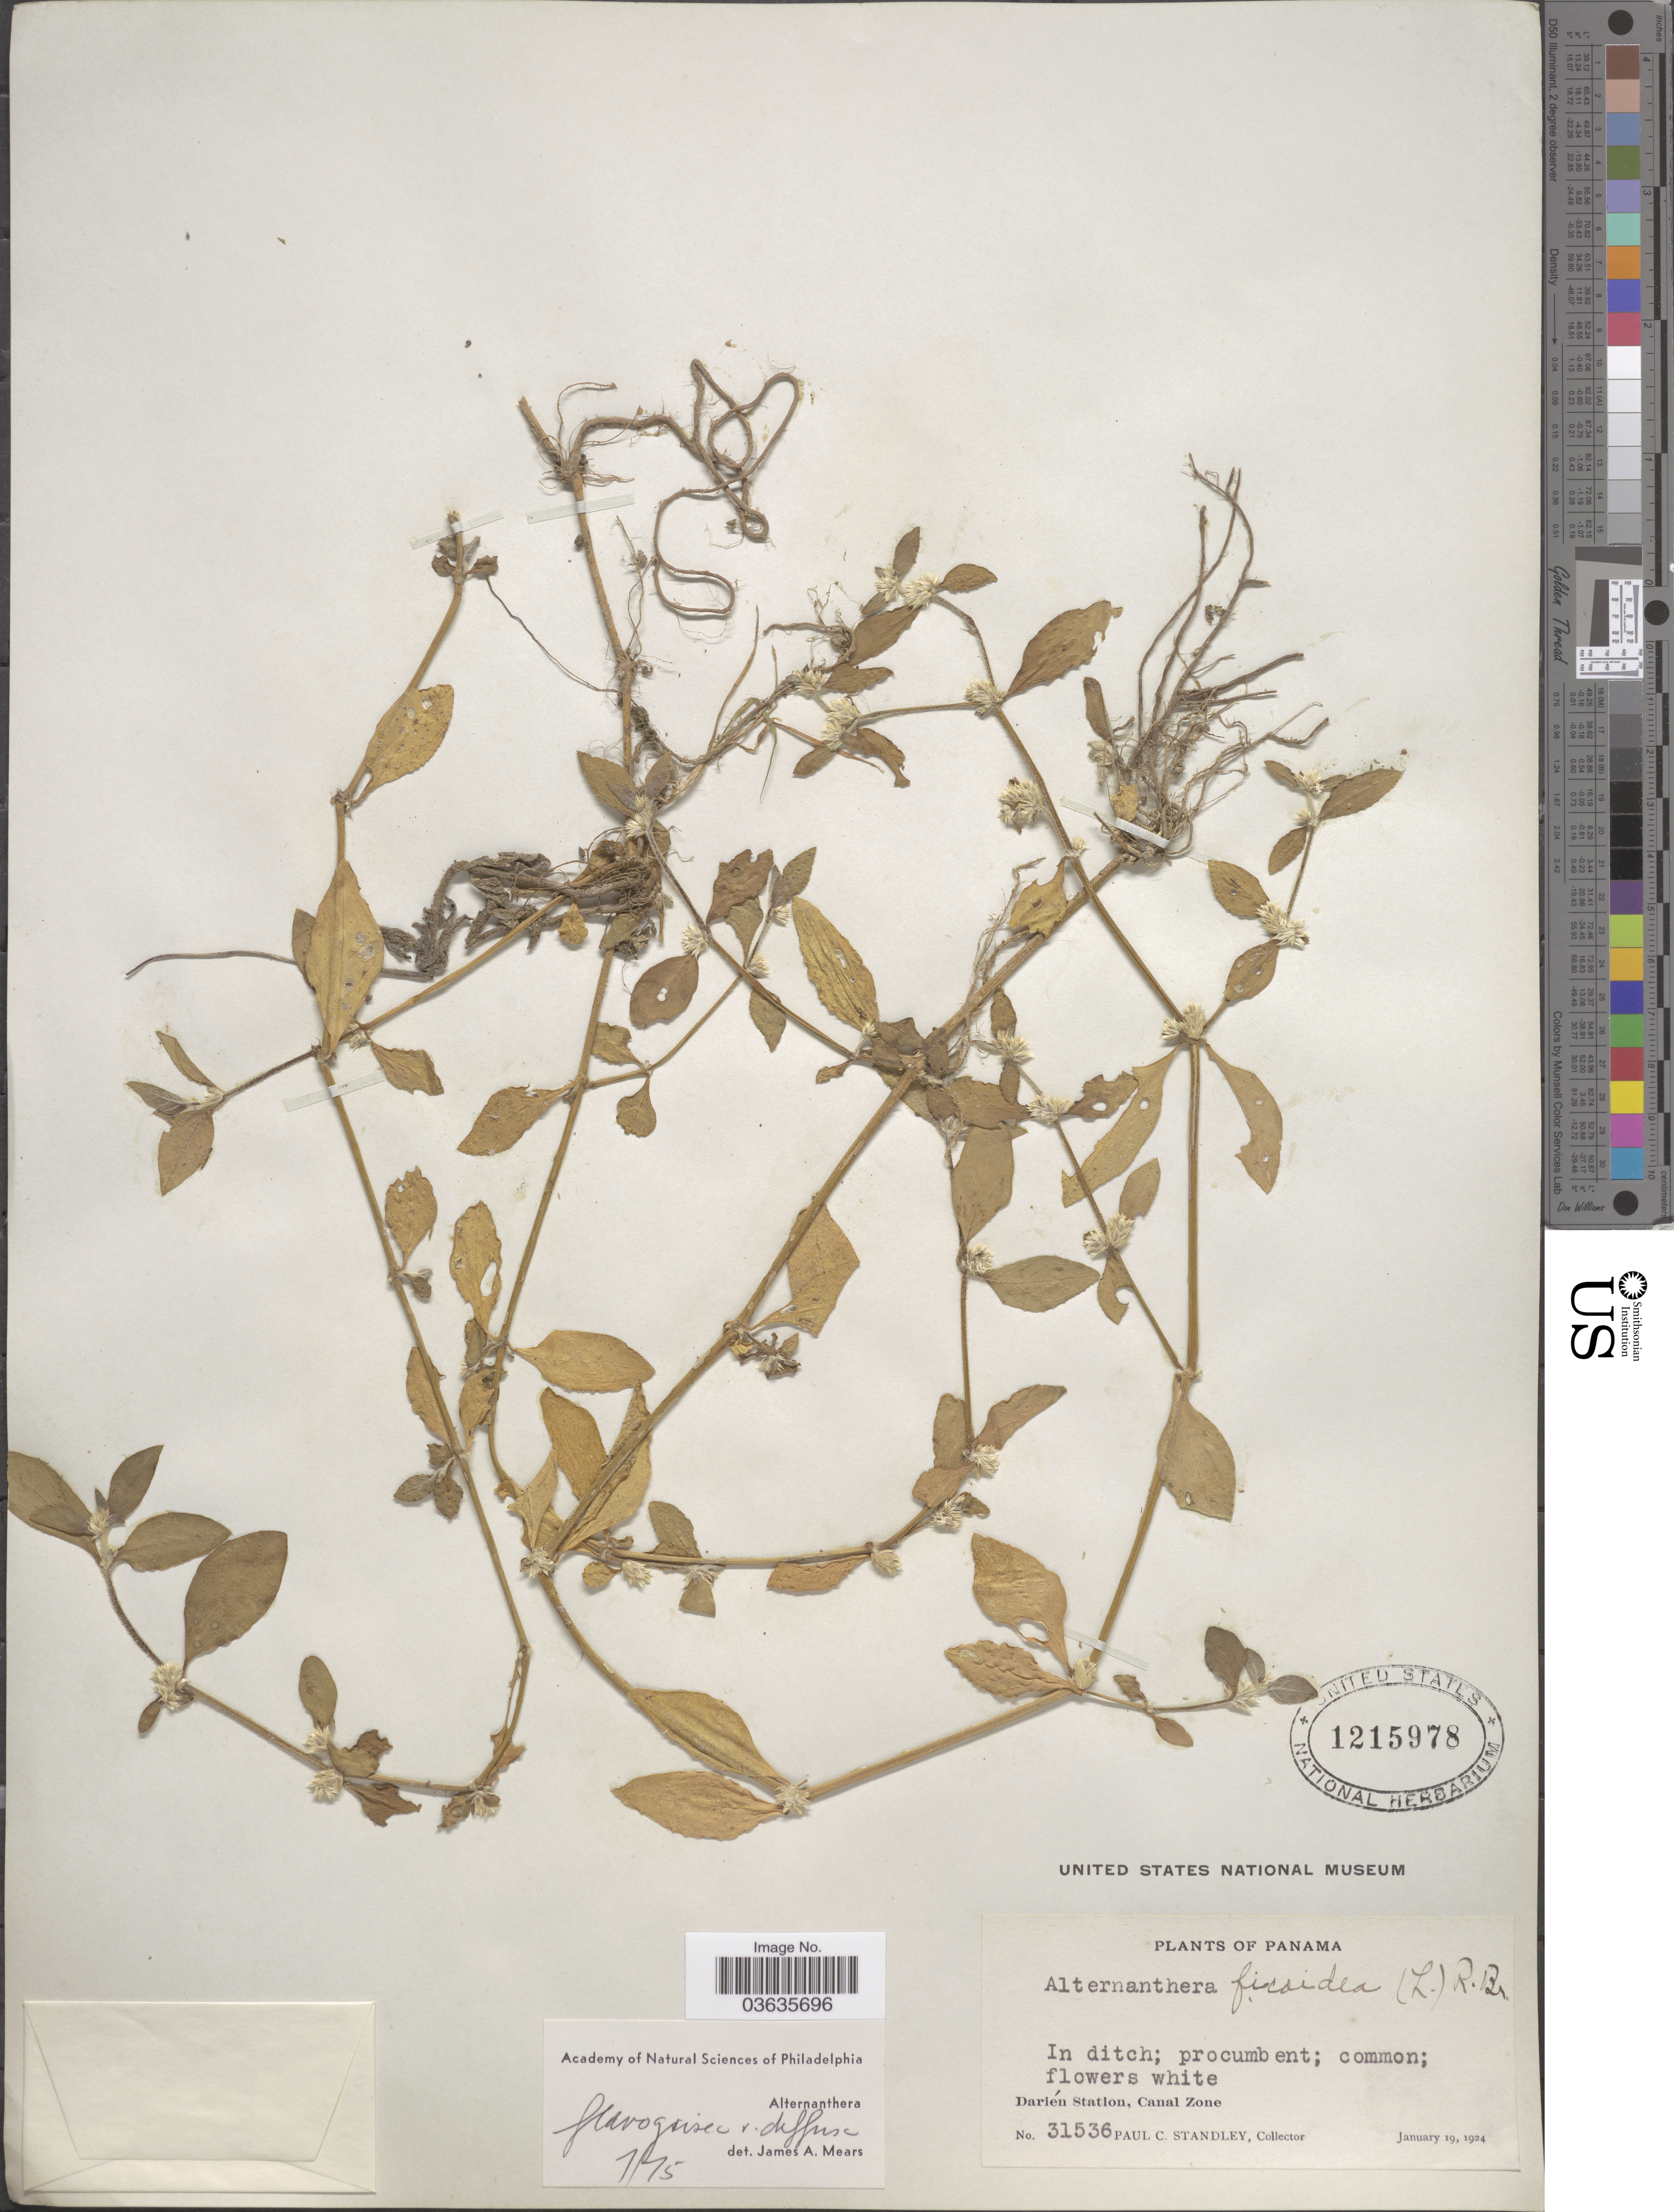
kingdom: Plantae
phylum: Tracheophyta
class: Magnoliopsida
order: Caryophyllales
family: Amaranthaceae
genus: Alternanthera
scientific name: Alternanthera flavogrisea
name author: Urb.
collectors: P. C. Standley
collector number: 31536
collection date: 1924-01-19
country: Panama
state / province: Darién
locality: Darién Station, Canal Zone.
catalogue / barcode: US 1215978